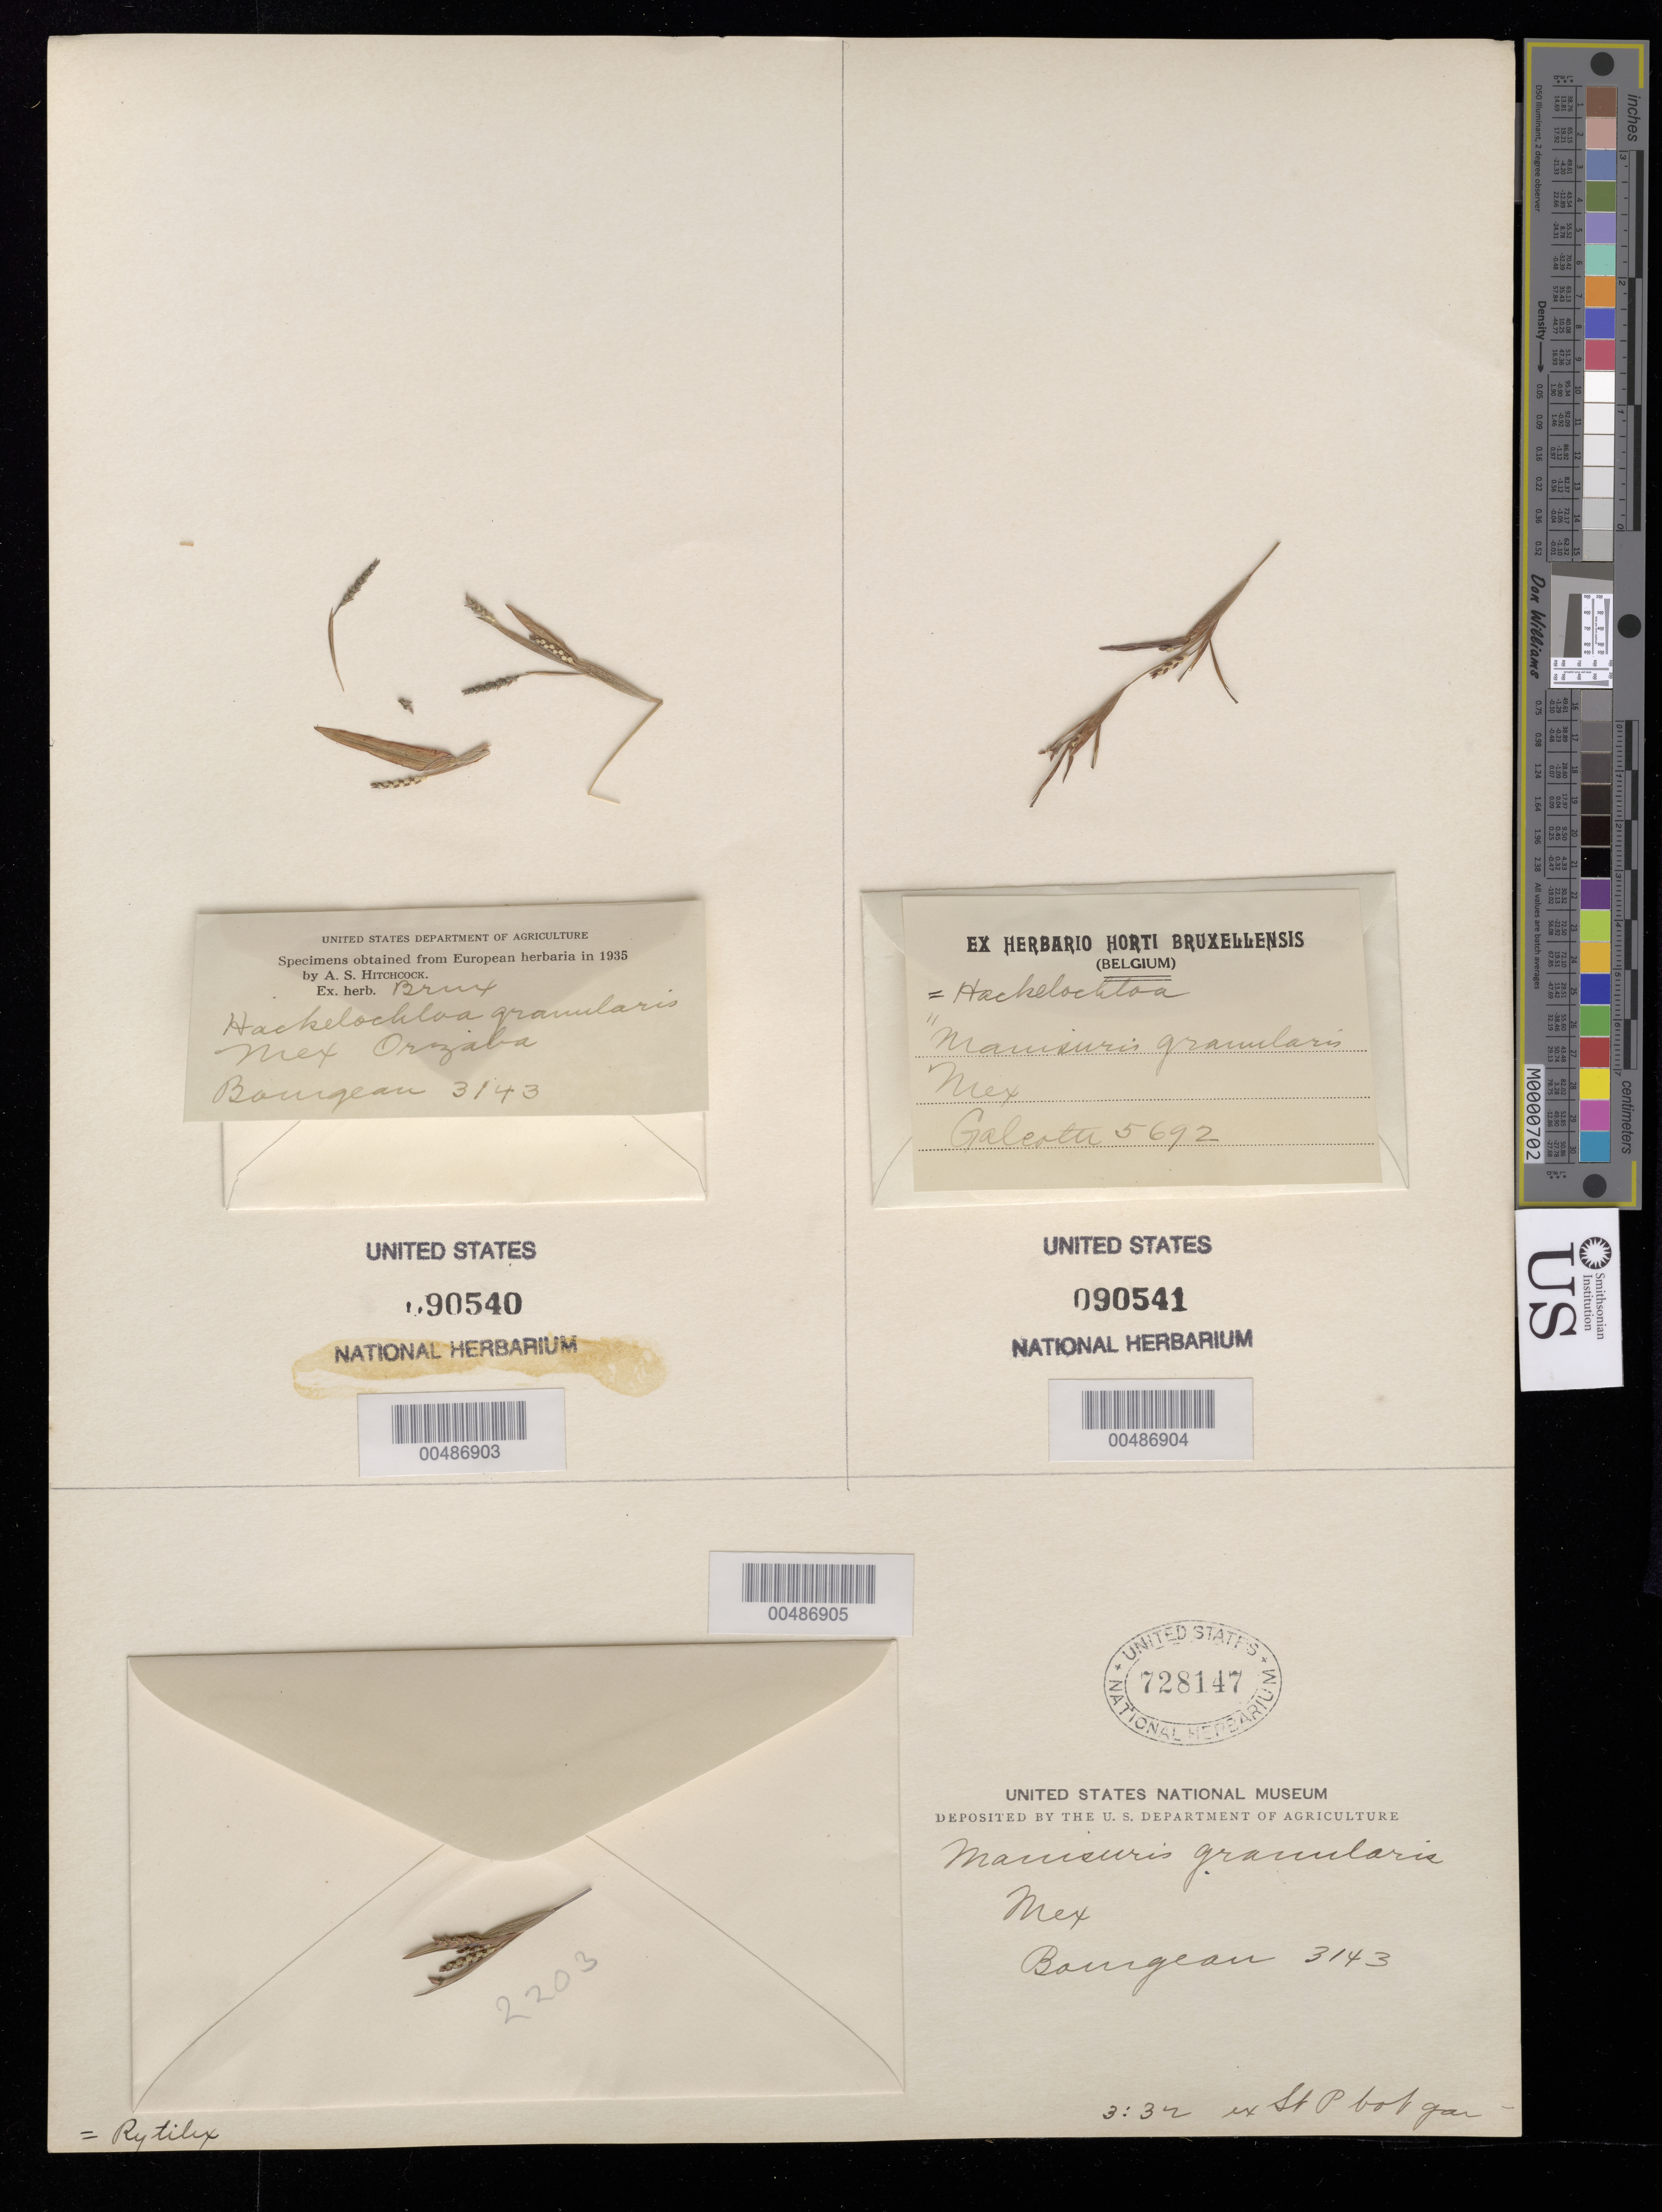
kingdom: Plantae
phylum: Tracheophyta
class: Liliopsida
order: Poales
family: Poaceae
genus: Hackelochloa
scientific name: Hackelochloa granularis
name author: (L.) Kuntze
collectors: E. Bourgeau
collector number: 3143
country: Mexico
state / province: Veracruz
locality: Orizaba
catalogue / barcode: US 90540